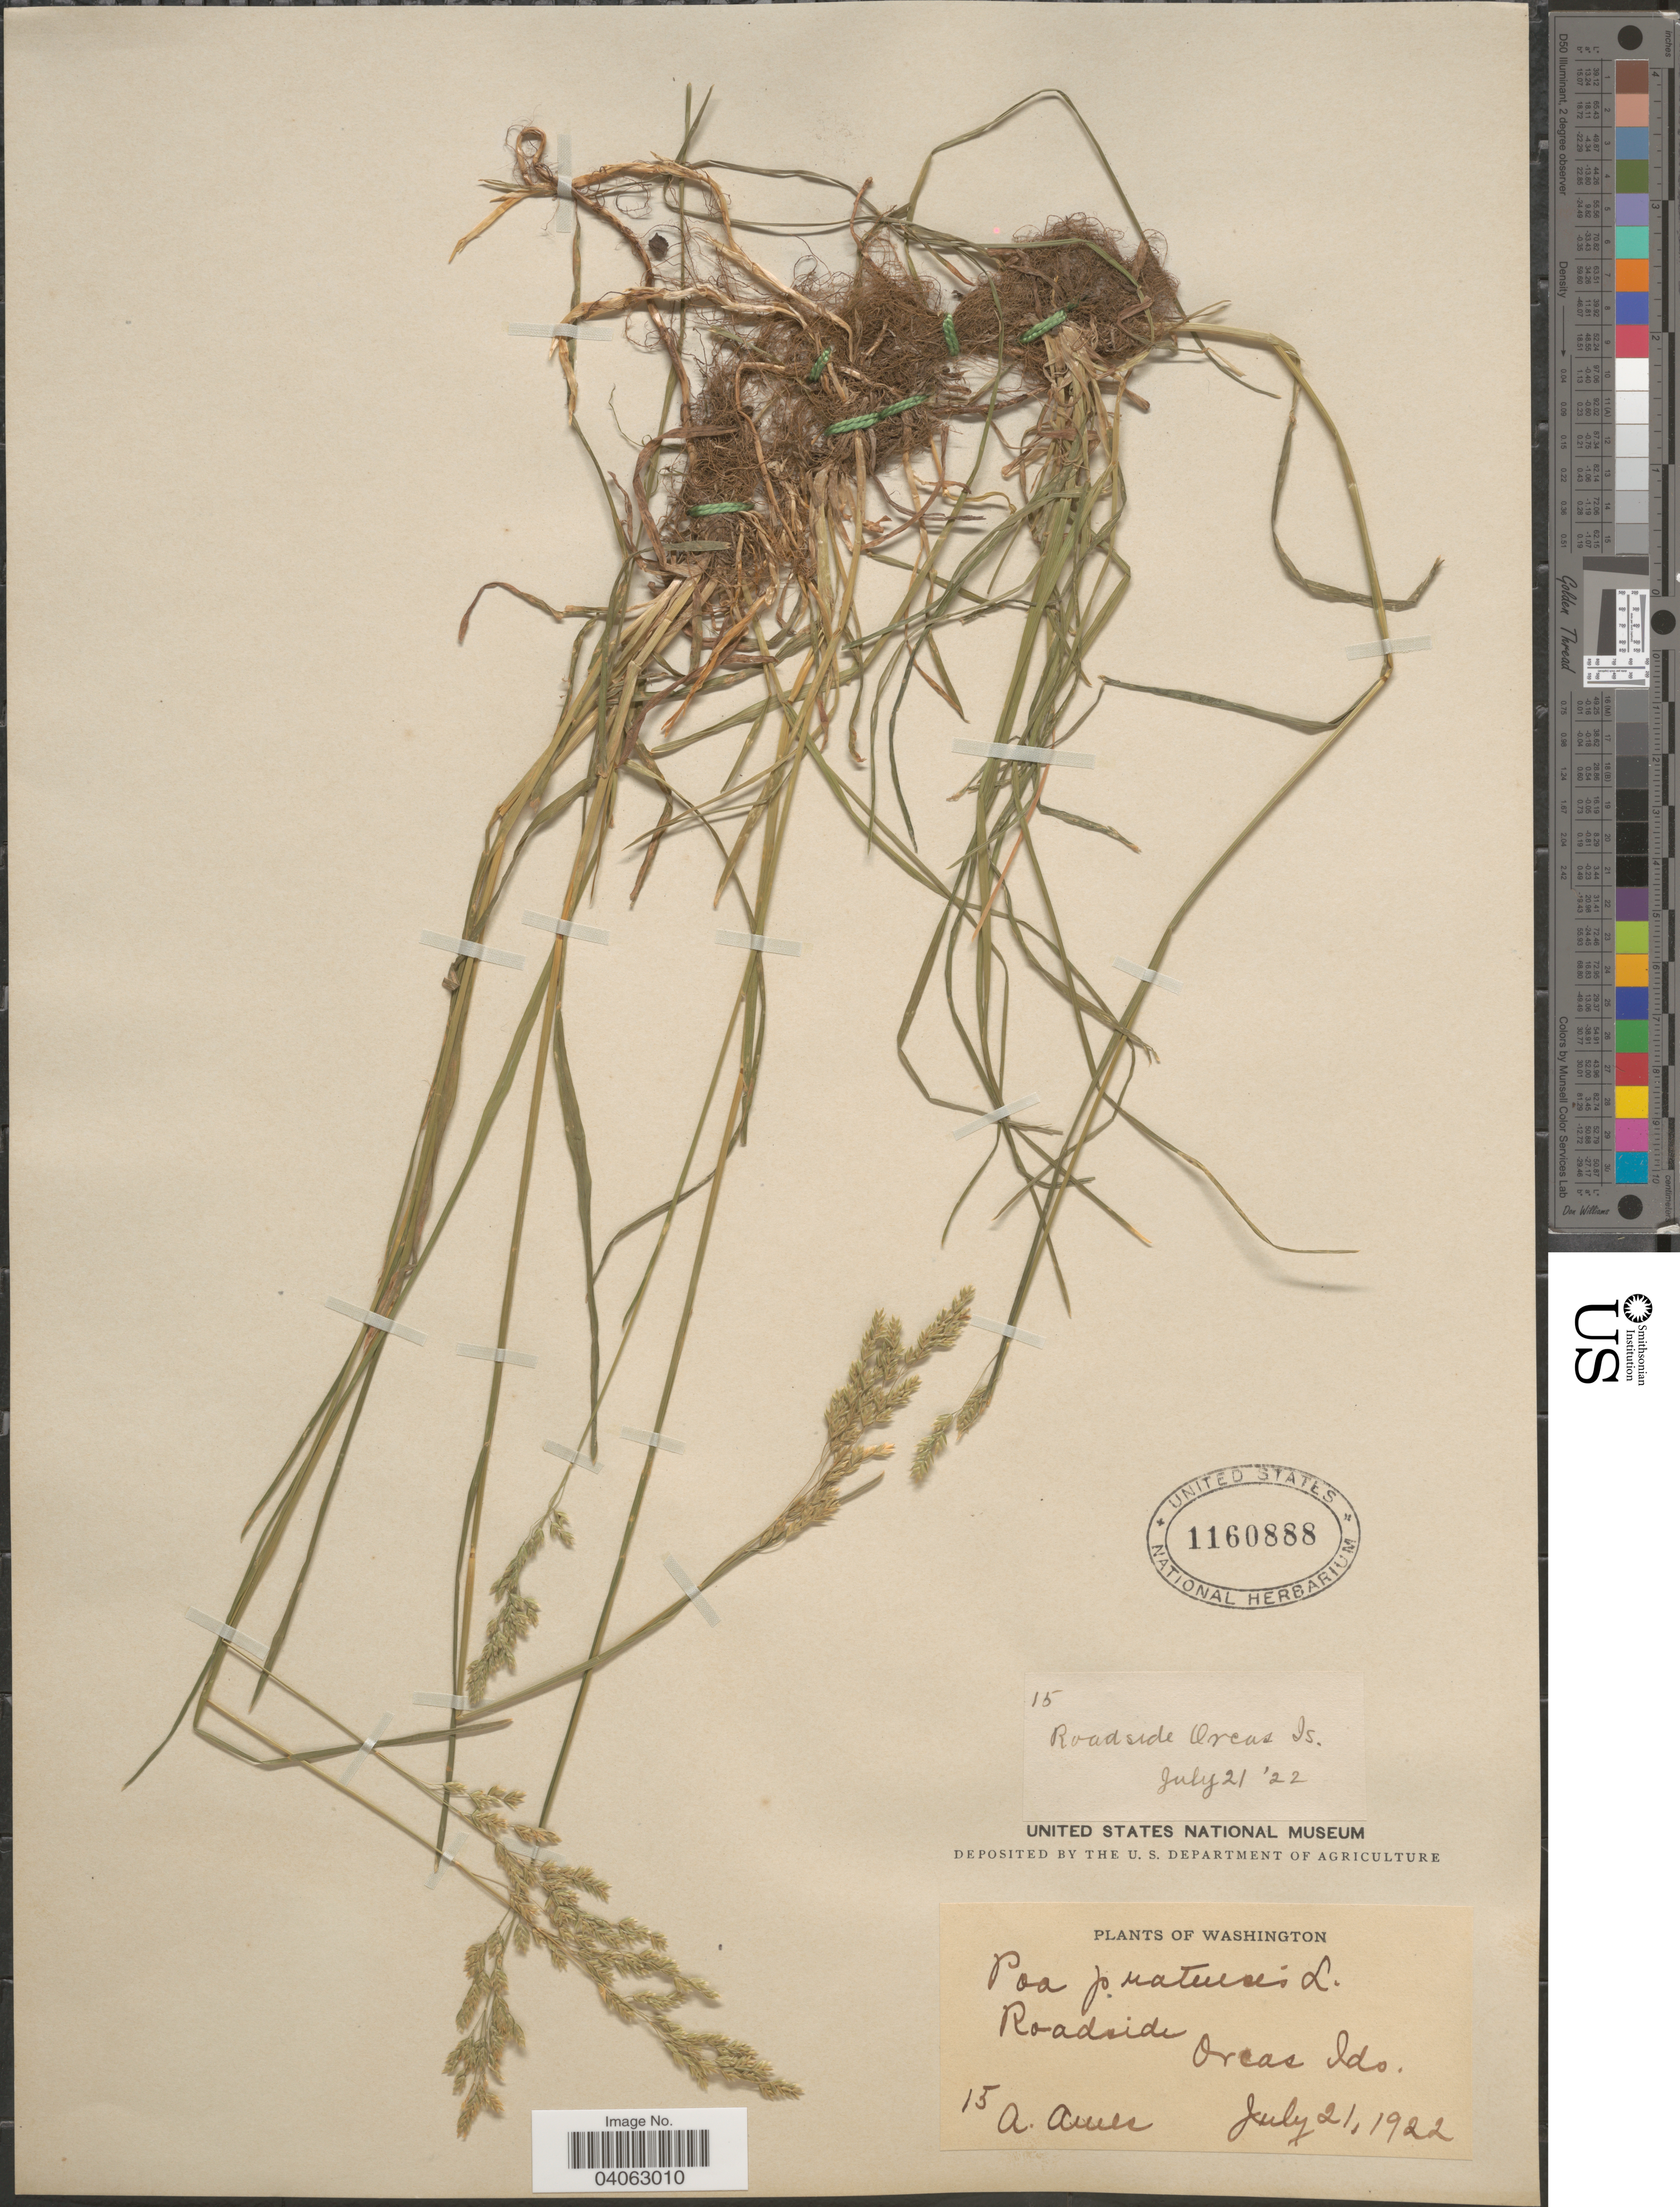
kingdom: Plantae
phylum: Tracheophyta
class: Liliopsida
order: Poales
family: Poaceae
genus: Poa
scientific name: Poa pratensis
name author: L.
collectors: A. Ames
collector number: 15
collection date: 1922-07-21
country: United States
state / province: Washington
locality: Roadside, Orcas Ids.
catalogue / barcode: US 1160888